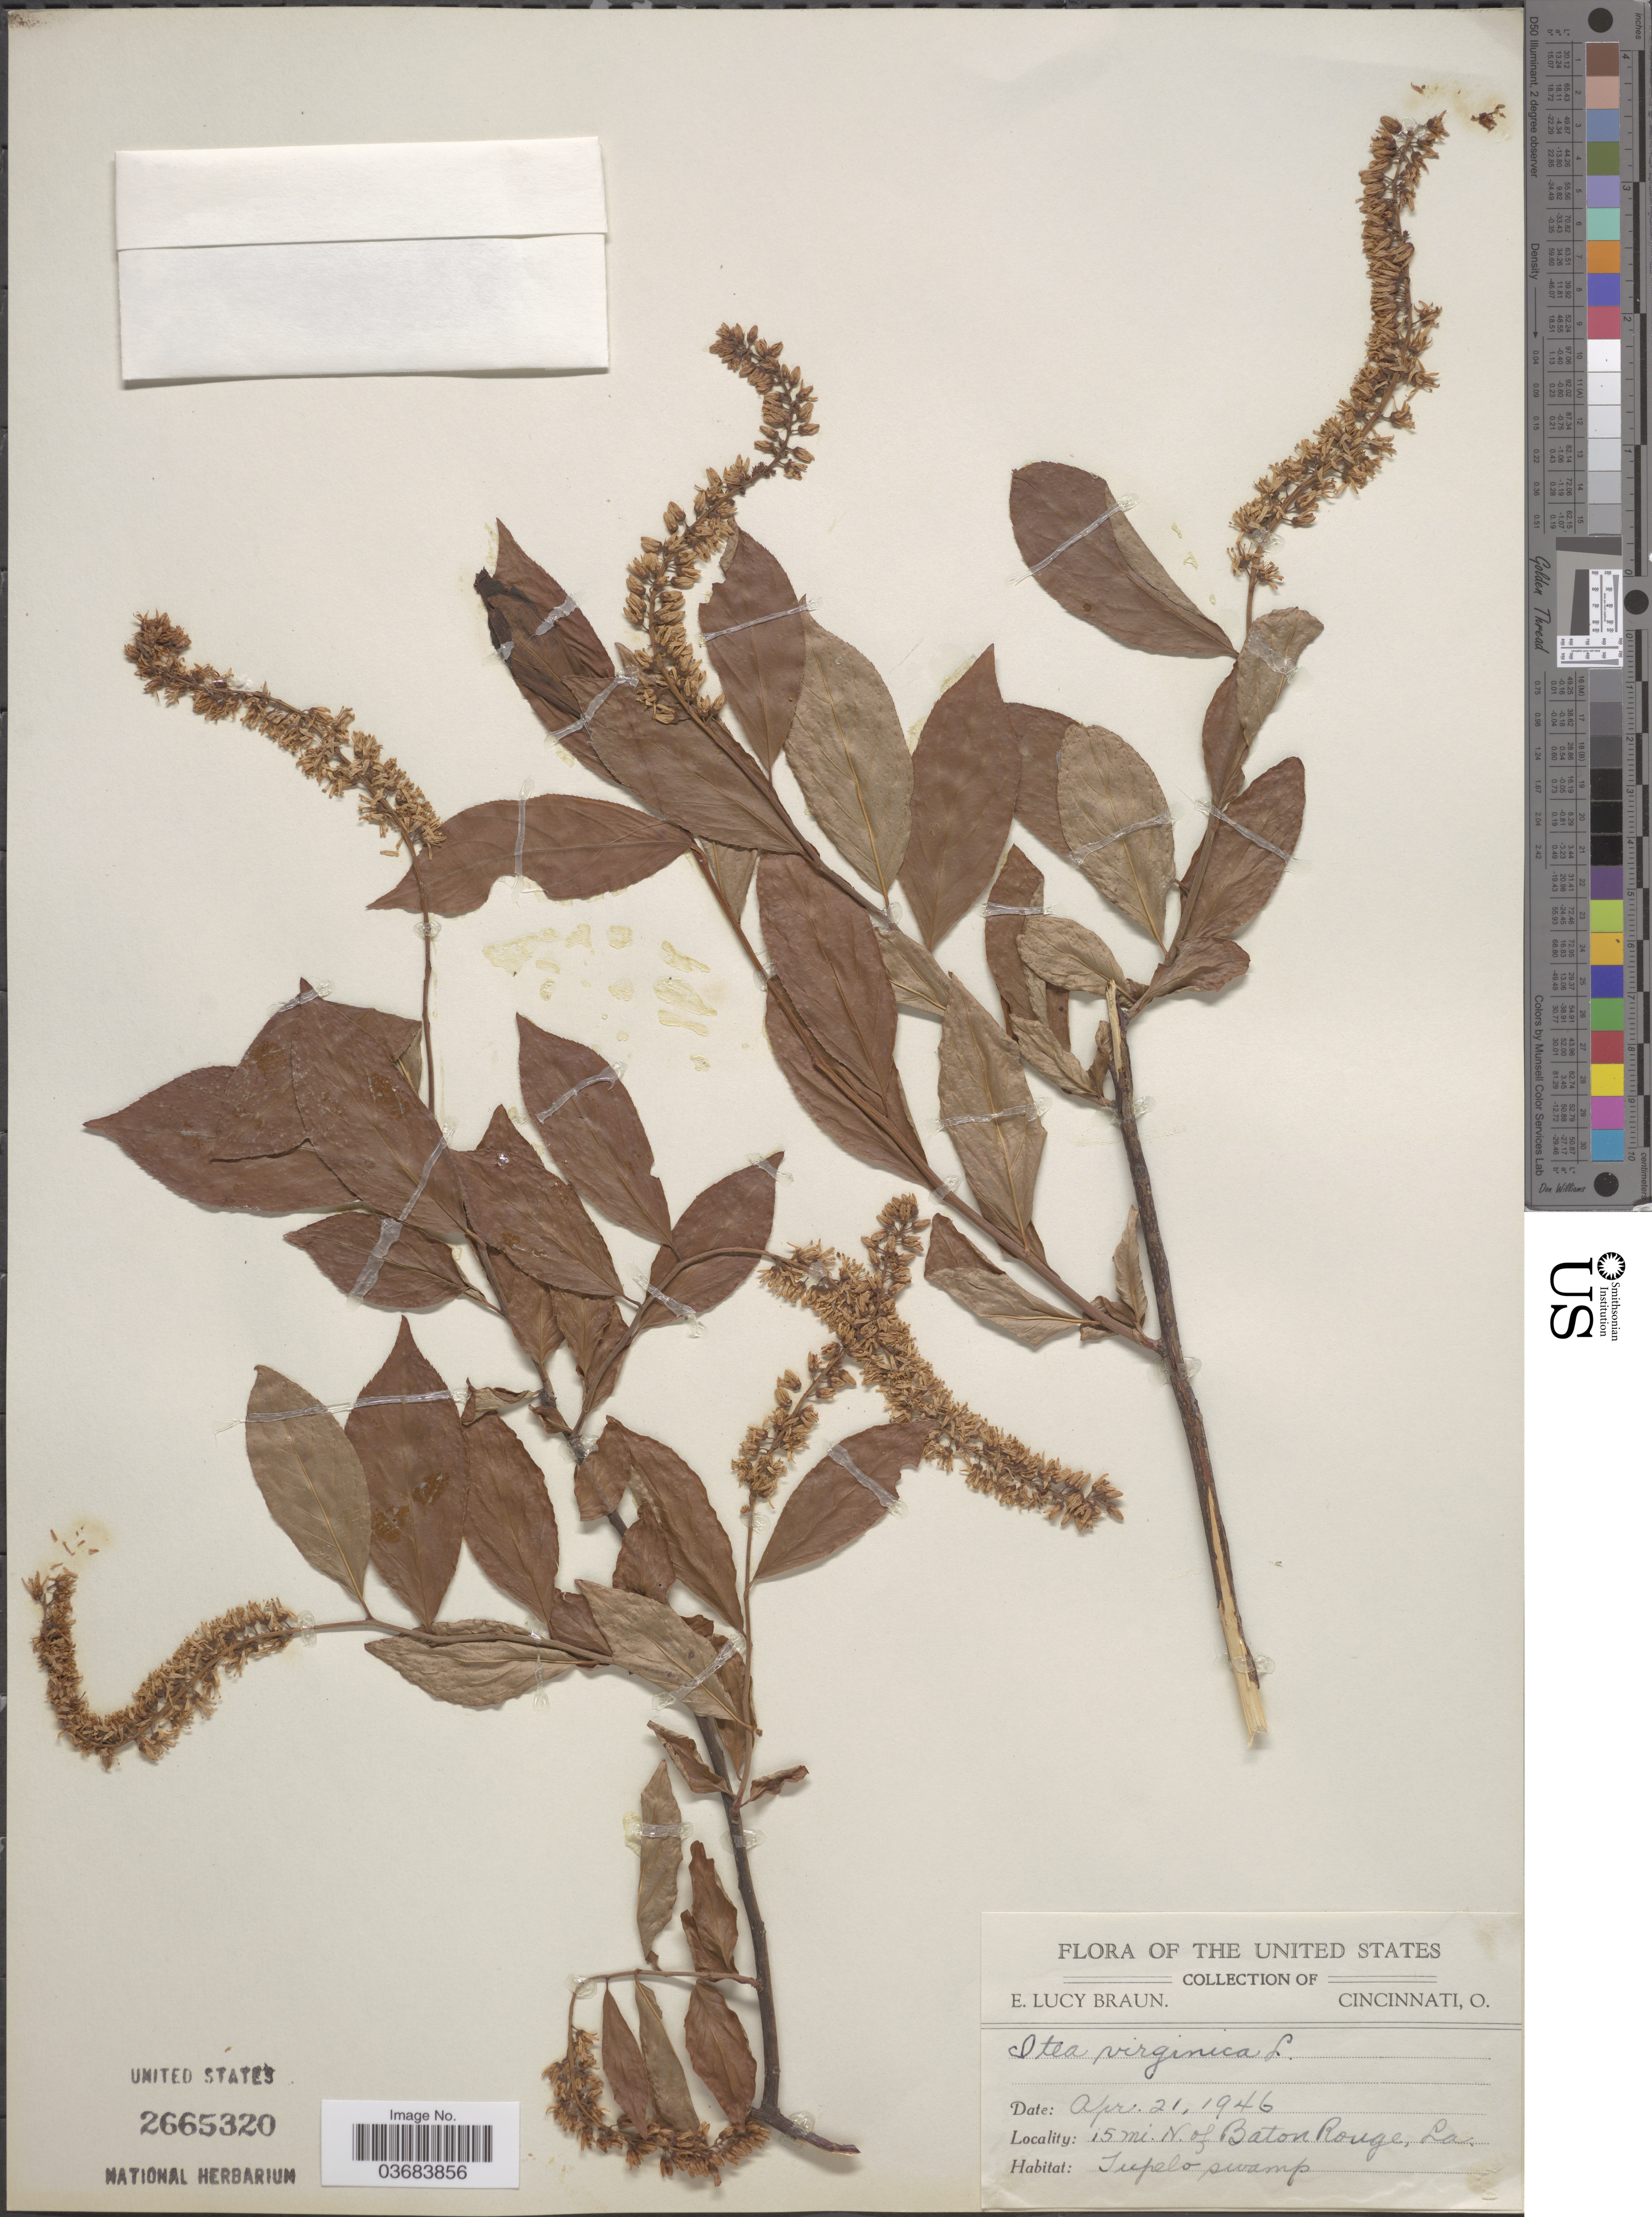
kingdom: Plantae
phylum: Tracheophyta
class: Magnoliopsida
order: Saxifragales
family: Iteaceae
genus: Itea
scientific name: Itea virginica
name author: L.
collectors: E. L. Braun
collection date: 1946-04-21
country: United States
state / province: Louisiana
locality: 15 mi. N. of Baton Range.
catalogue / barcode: US 2665320